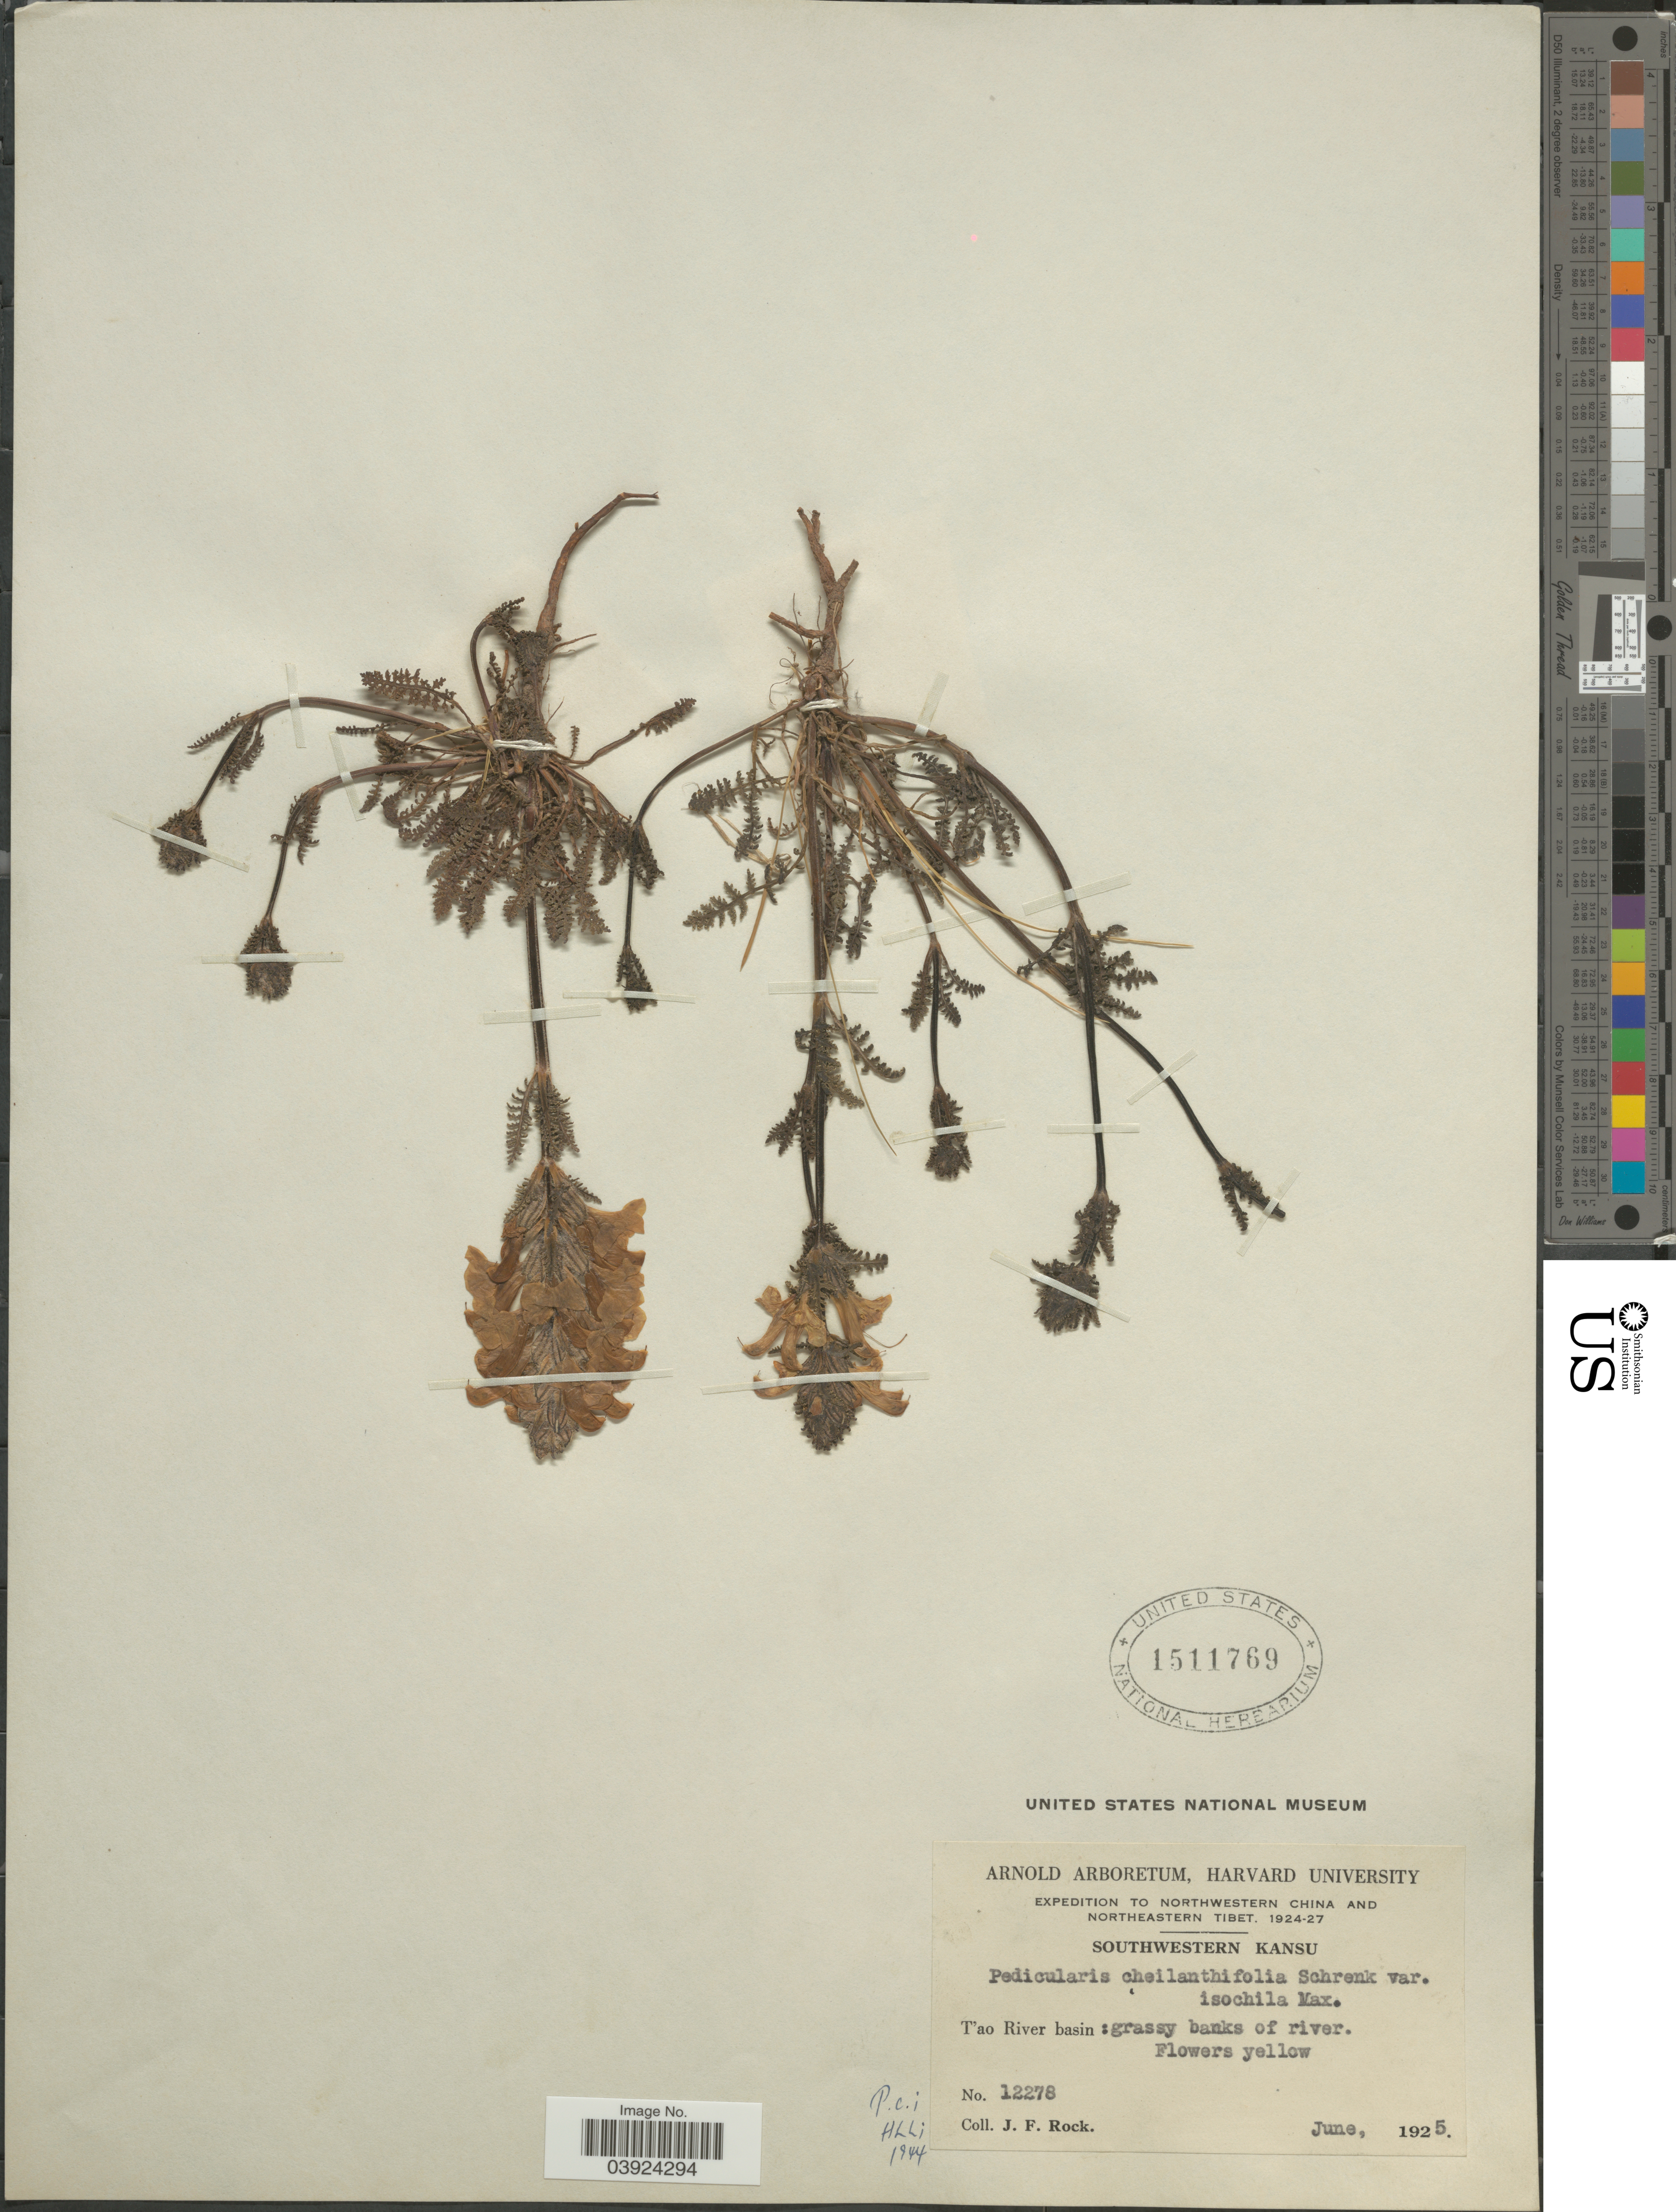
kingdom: Plantae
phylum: Tracheophyta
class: Magnoliopsida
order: Lamiales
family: Orobanchaceae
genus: Pedicularis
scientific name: Pedicularis cheilanthifolia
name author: Schrenk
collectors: J. Rock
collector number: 12278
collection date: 1925-06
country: China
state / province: Gansu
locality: Northwestern China. Southwestern Kansu. T'ao River basin.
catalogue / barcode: US 1511769